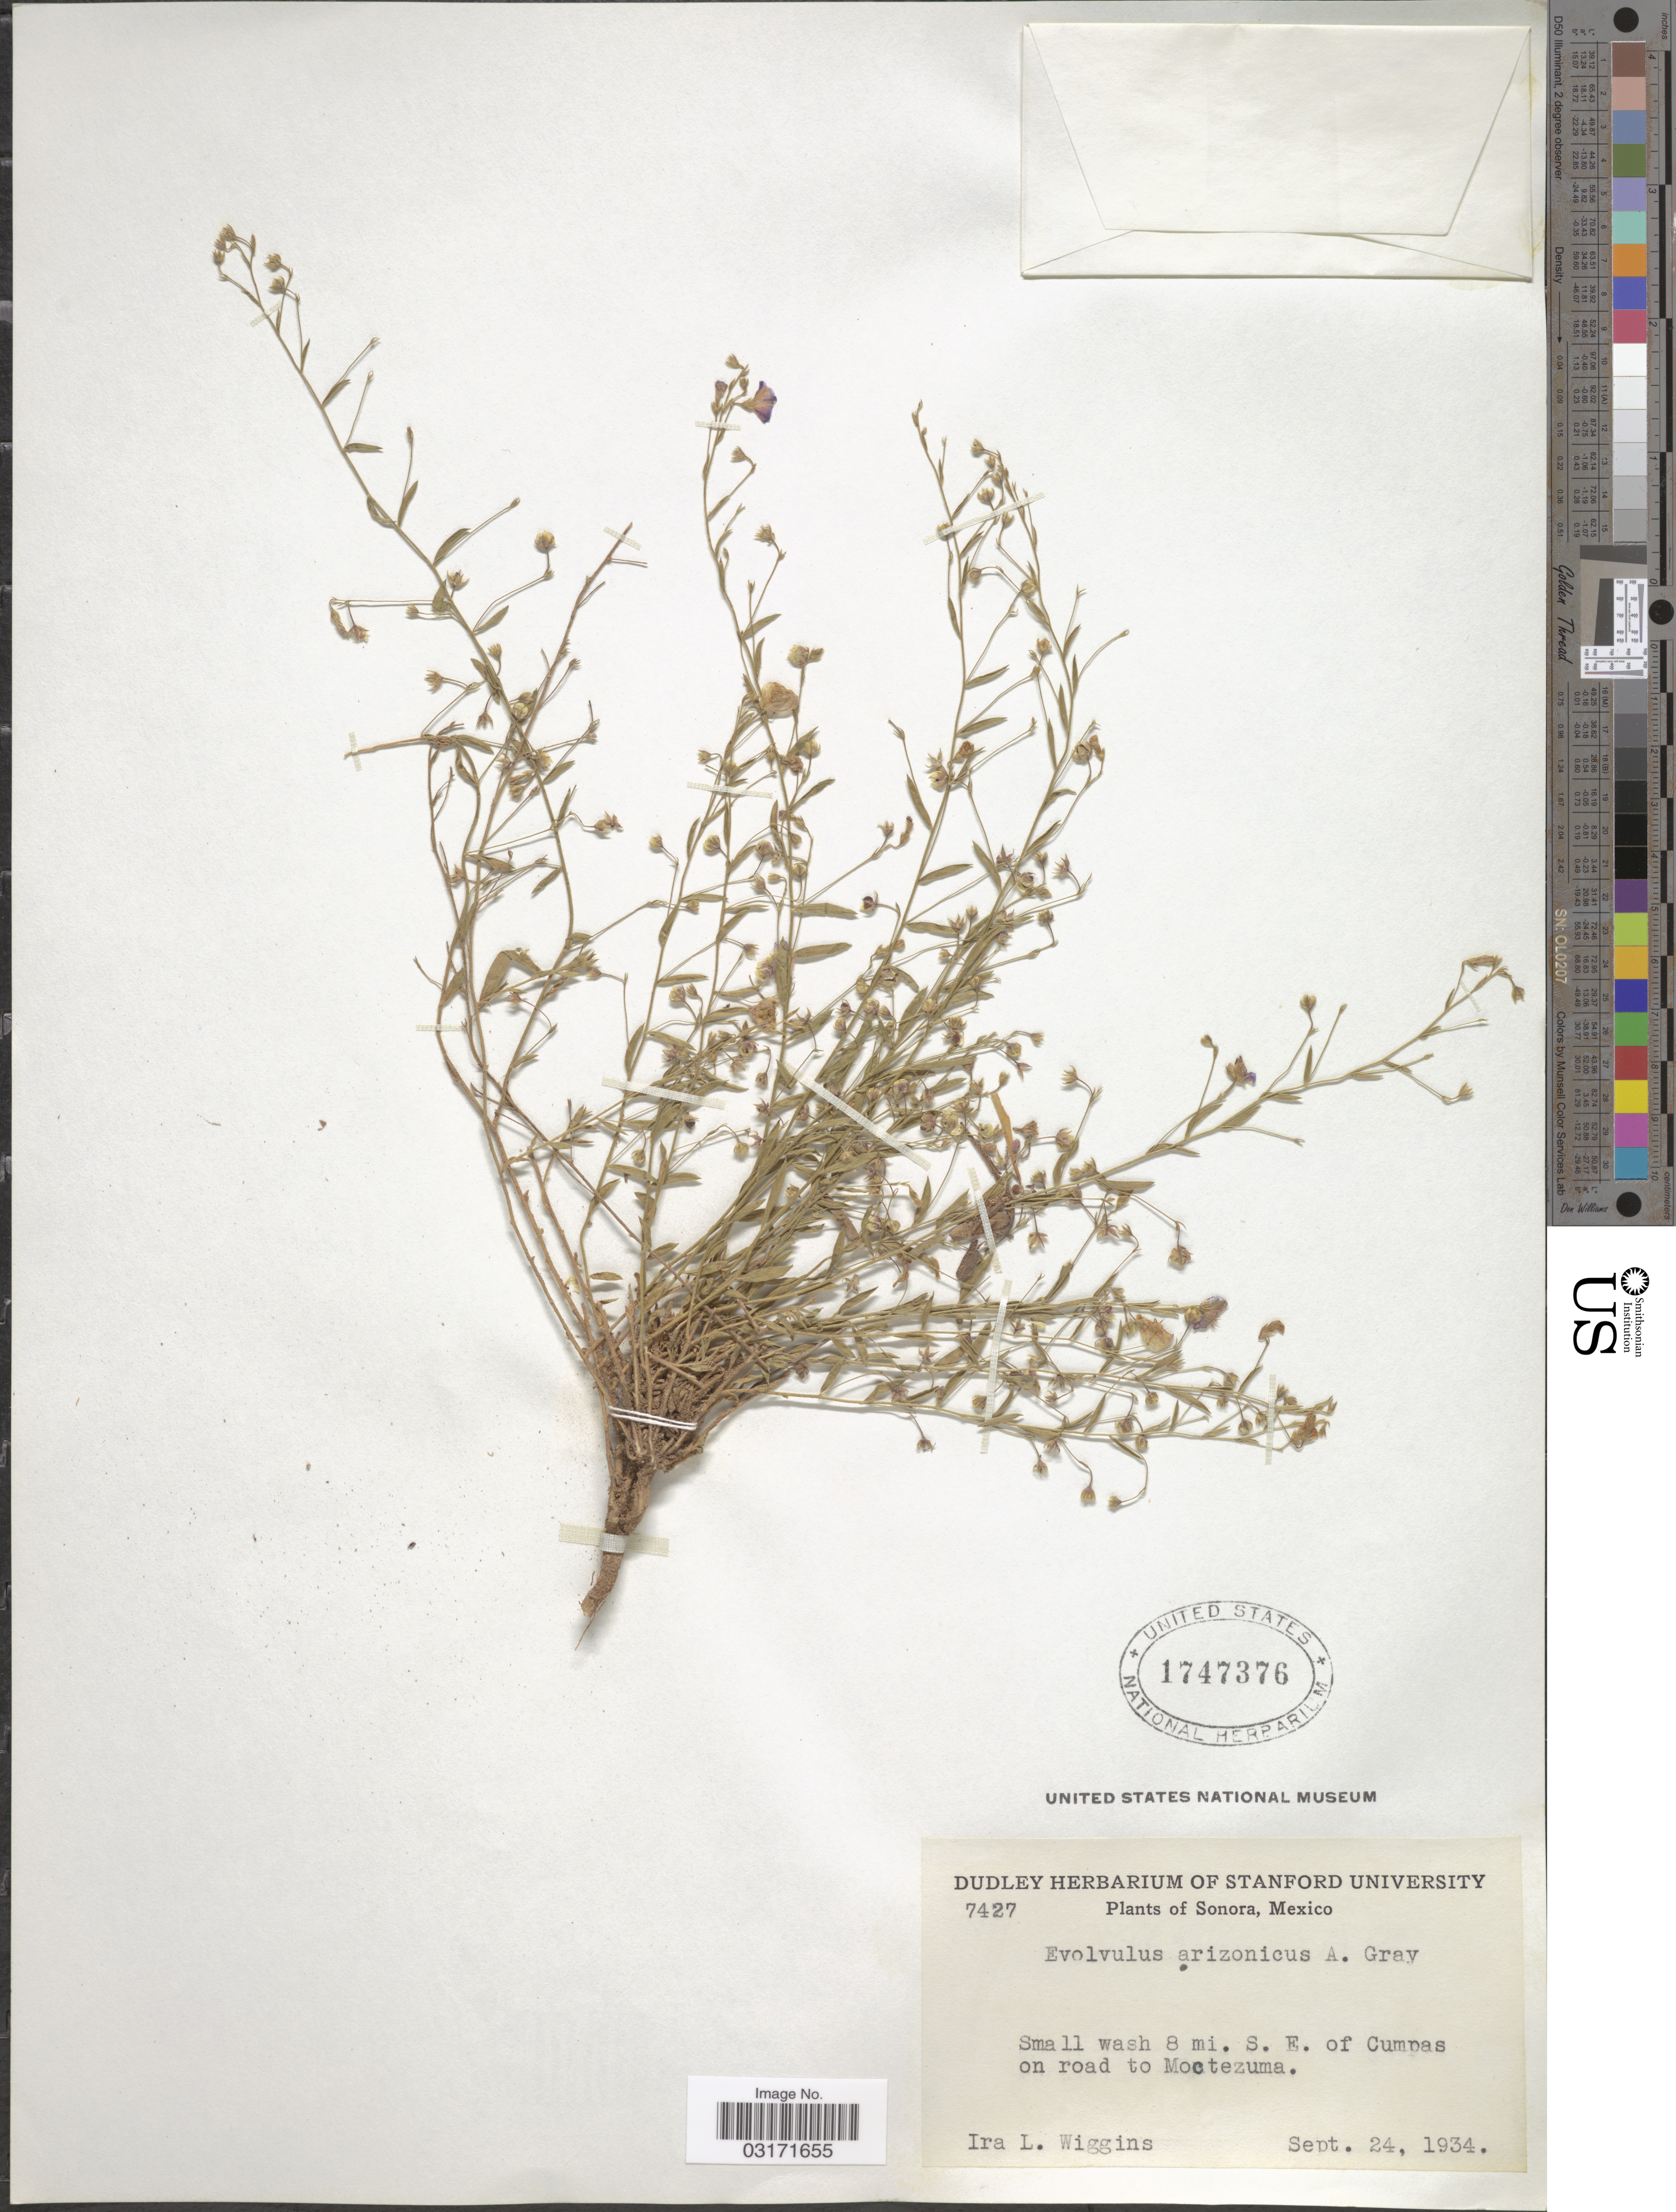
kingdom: Plantae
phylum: Tracheophyta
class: Magnoliopsida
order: Solanales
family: Convolvulaceae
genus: Evolvulus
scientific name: Evolvulus arizonicus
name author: A. Gray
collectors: I. L. Wiggins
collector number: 7427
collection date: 1934-09-24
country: Mexico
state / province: Sonora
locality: Small wash 8 mi. S.E. of Cumpas on road to Moctezuma.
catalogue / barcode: US 1747376